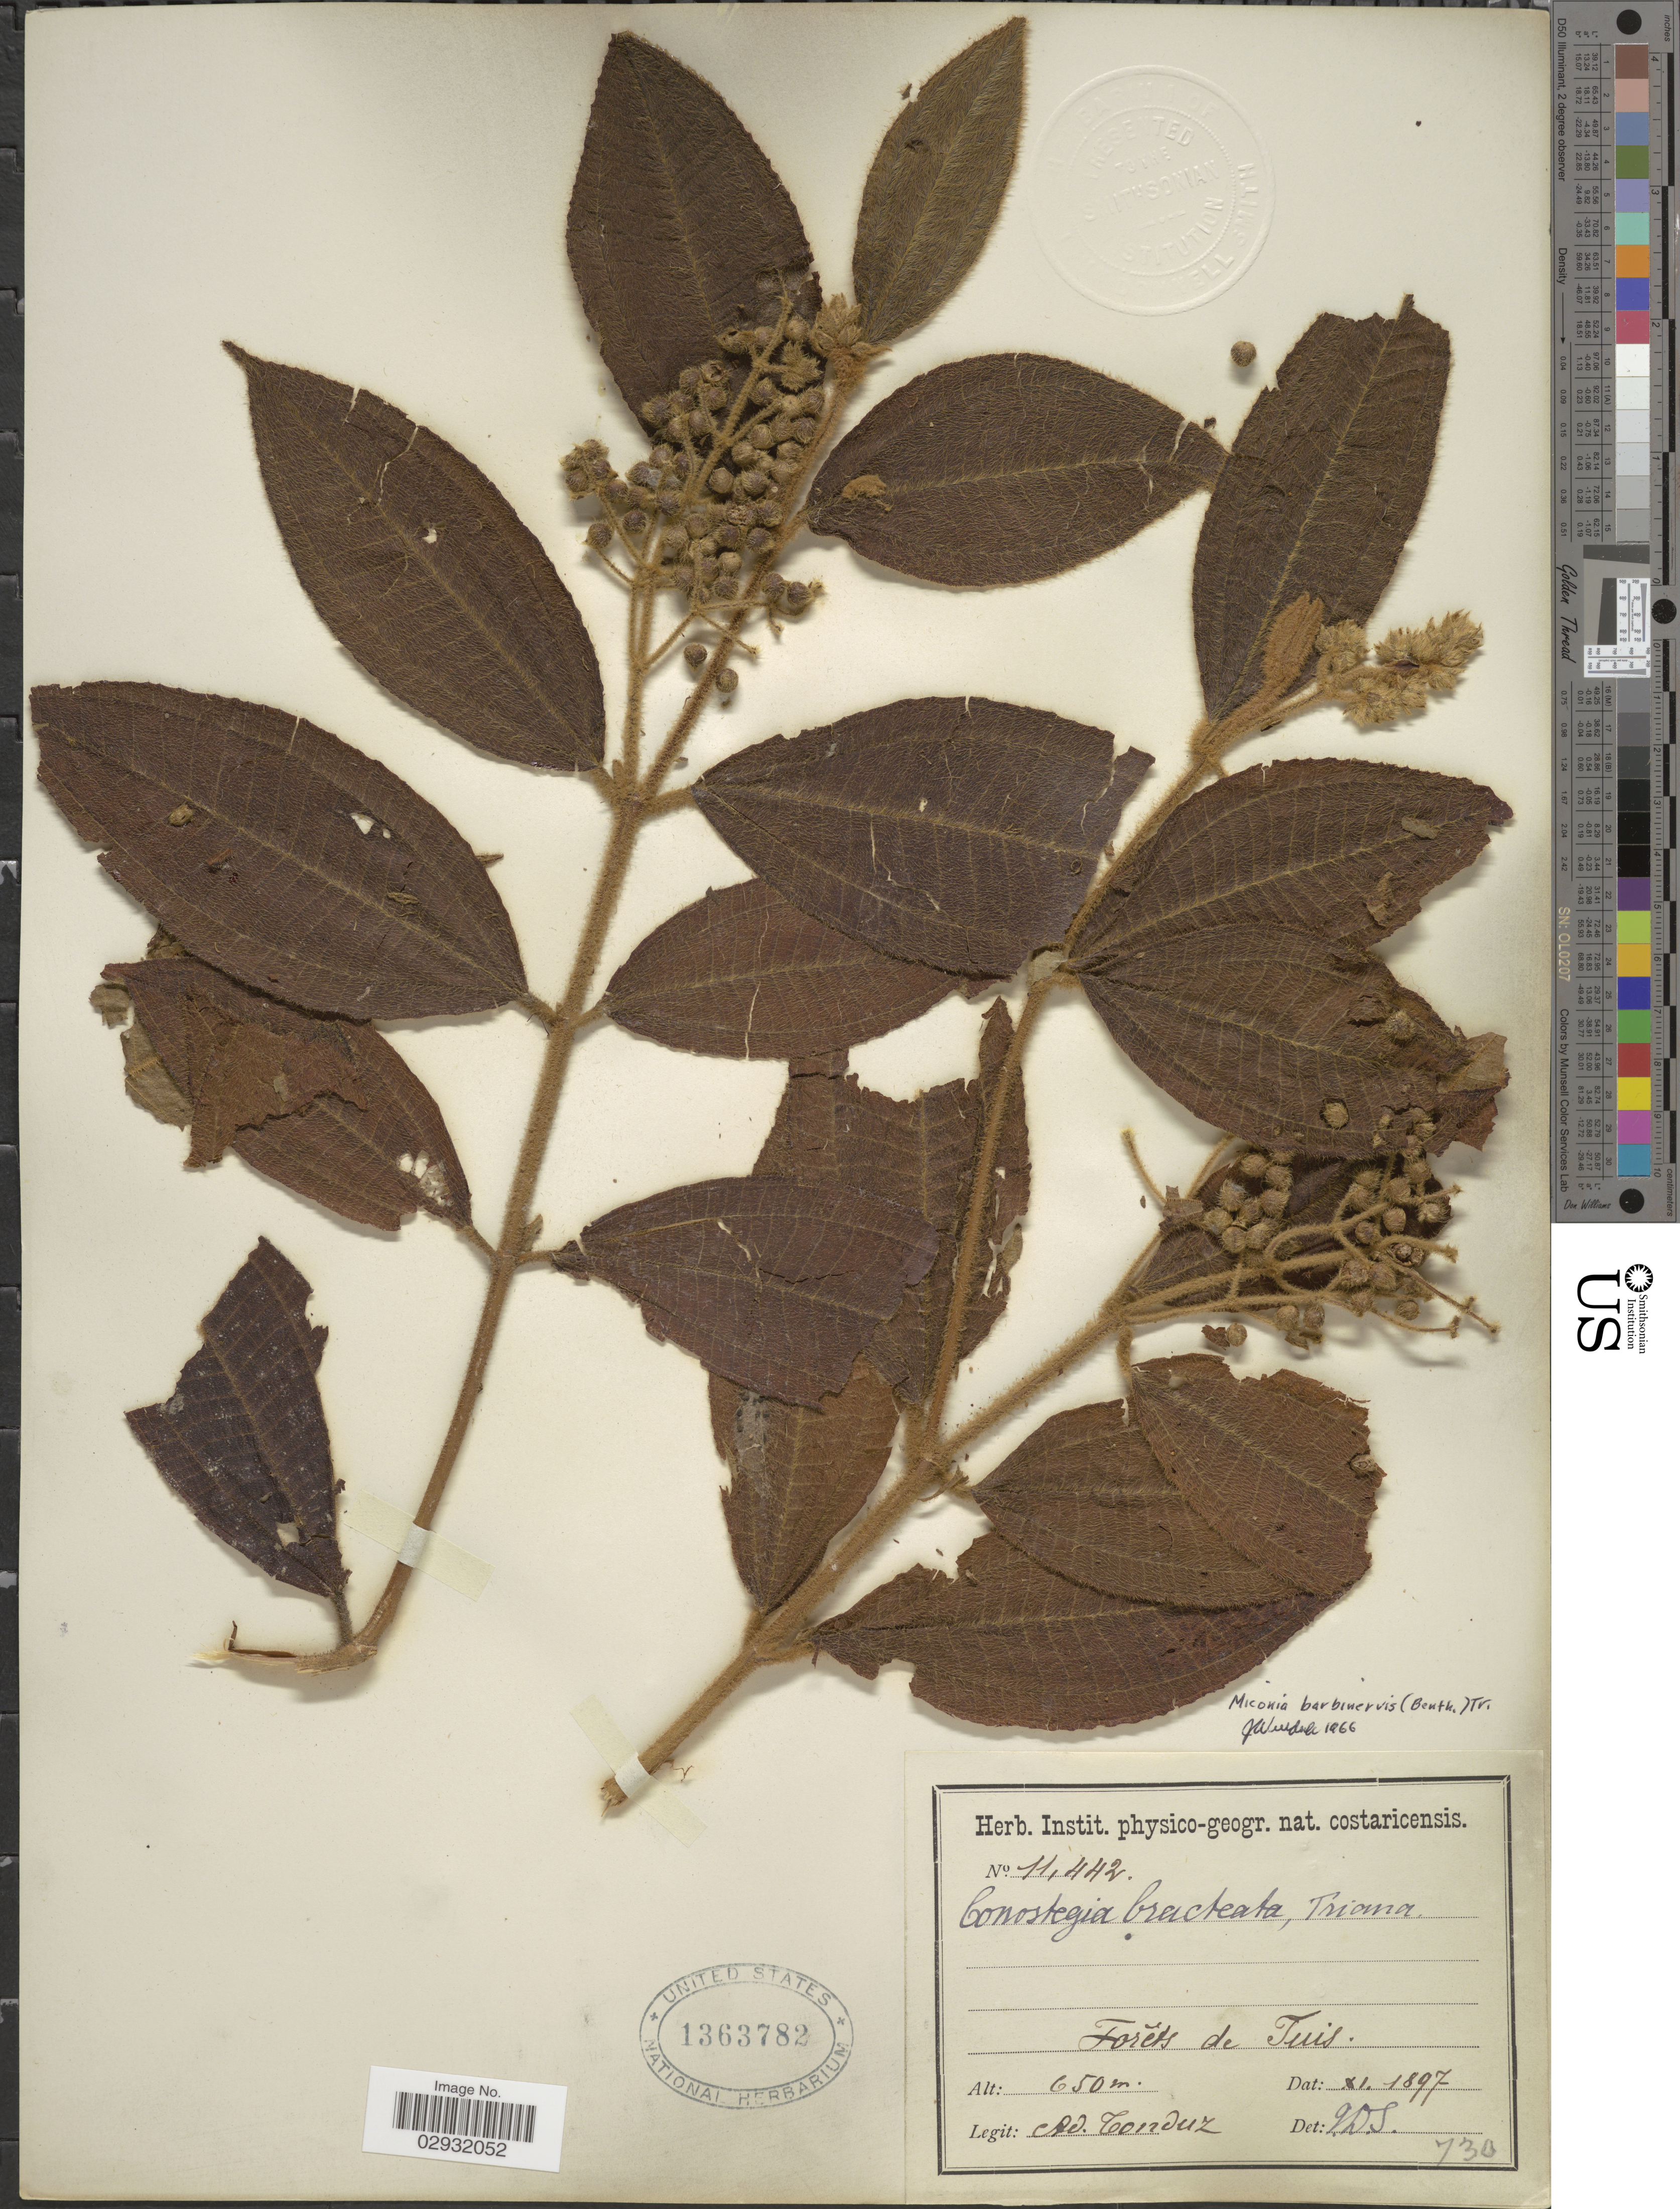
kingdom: Plantae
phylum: Tracheophyta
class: Magnoliopsida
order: Myrtales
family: Melastomataceae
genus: Miconia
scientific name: Miconia barbinervis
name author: (Benth.) Triana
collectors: A. Tonduz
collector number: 11442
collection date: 1897-11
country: Costa Rica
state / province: Cartago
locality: Forêts de Tuis.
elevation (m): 650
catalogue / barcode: US 1363782